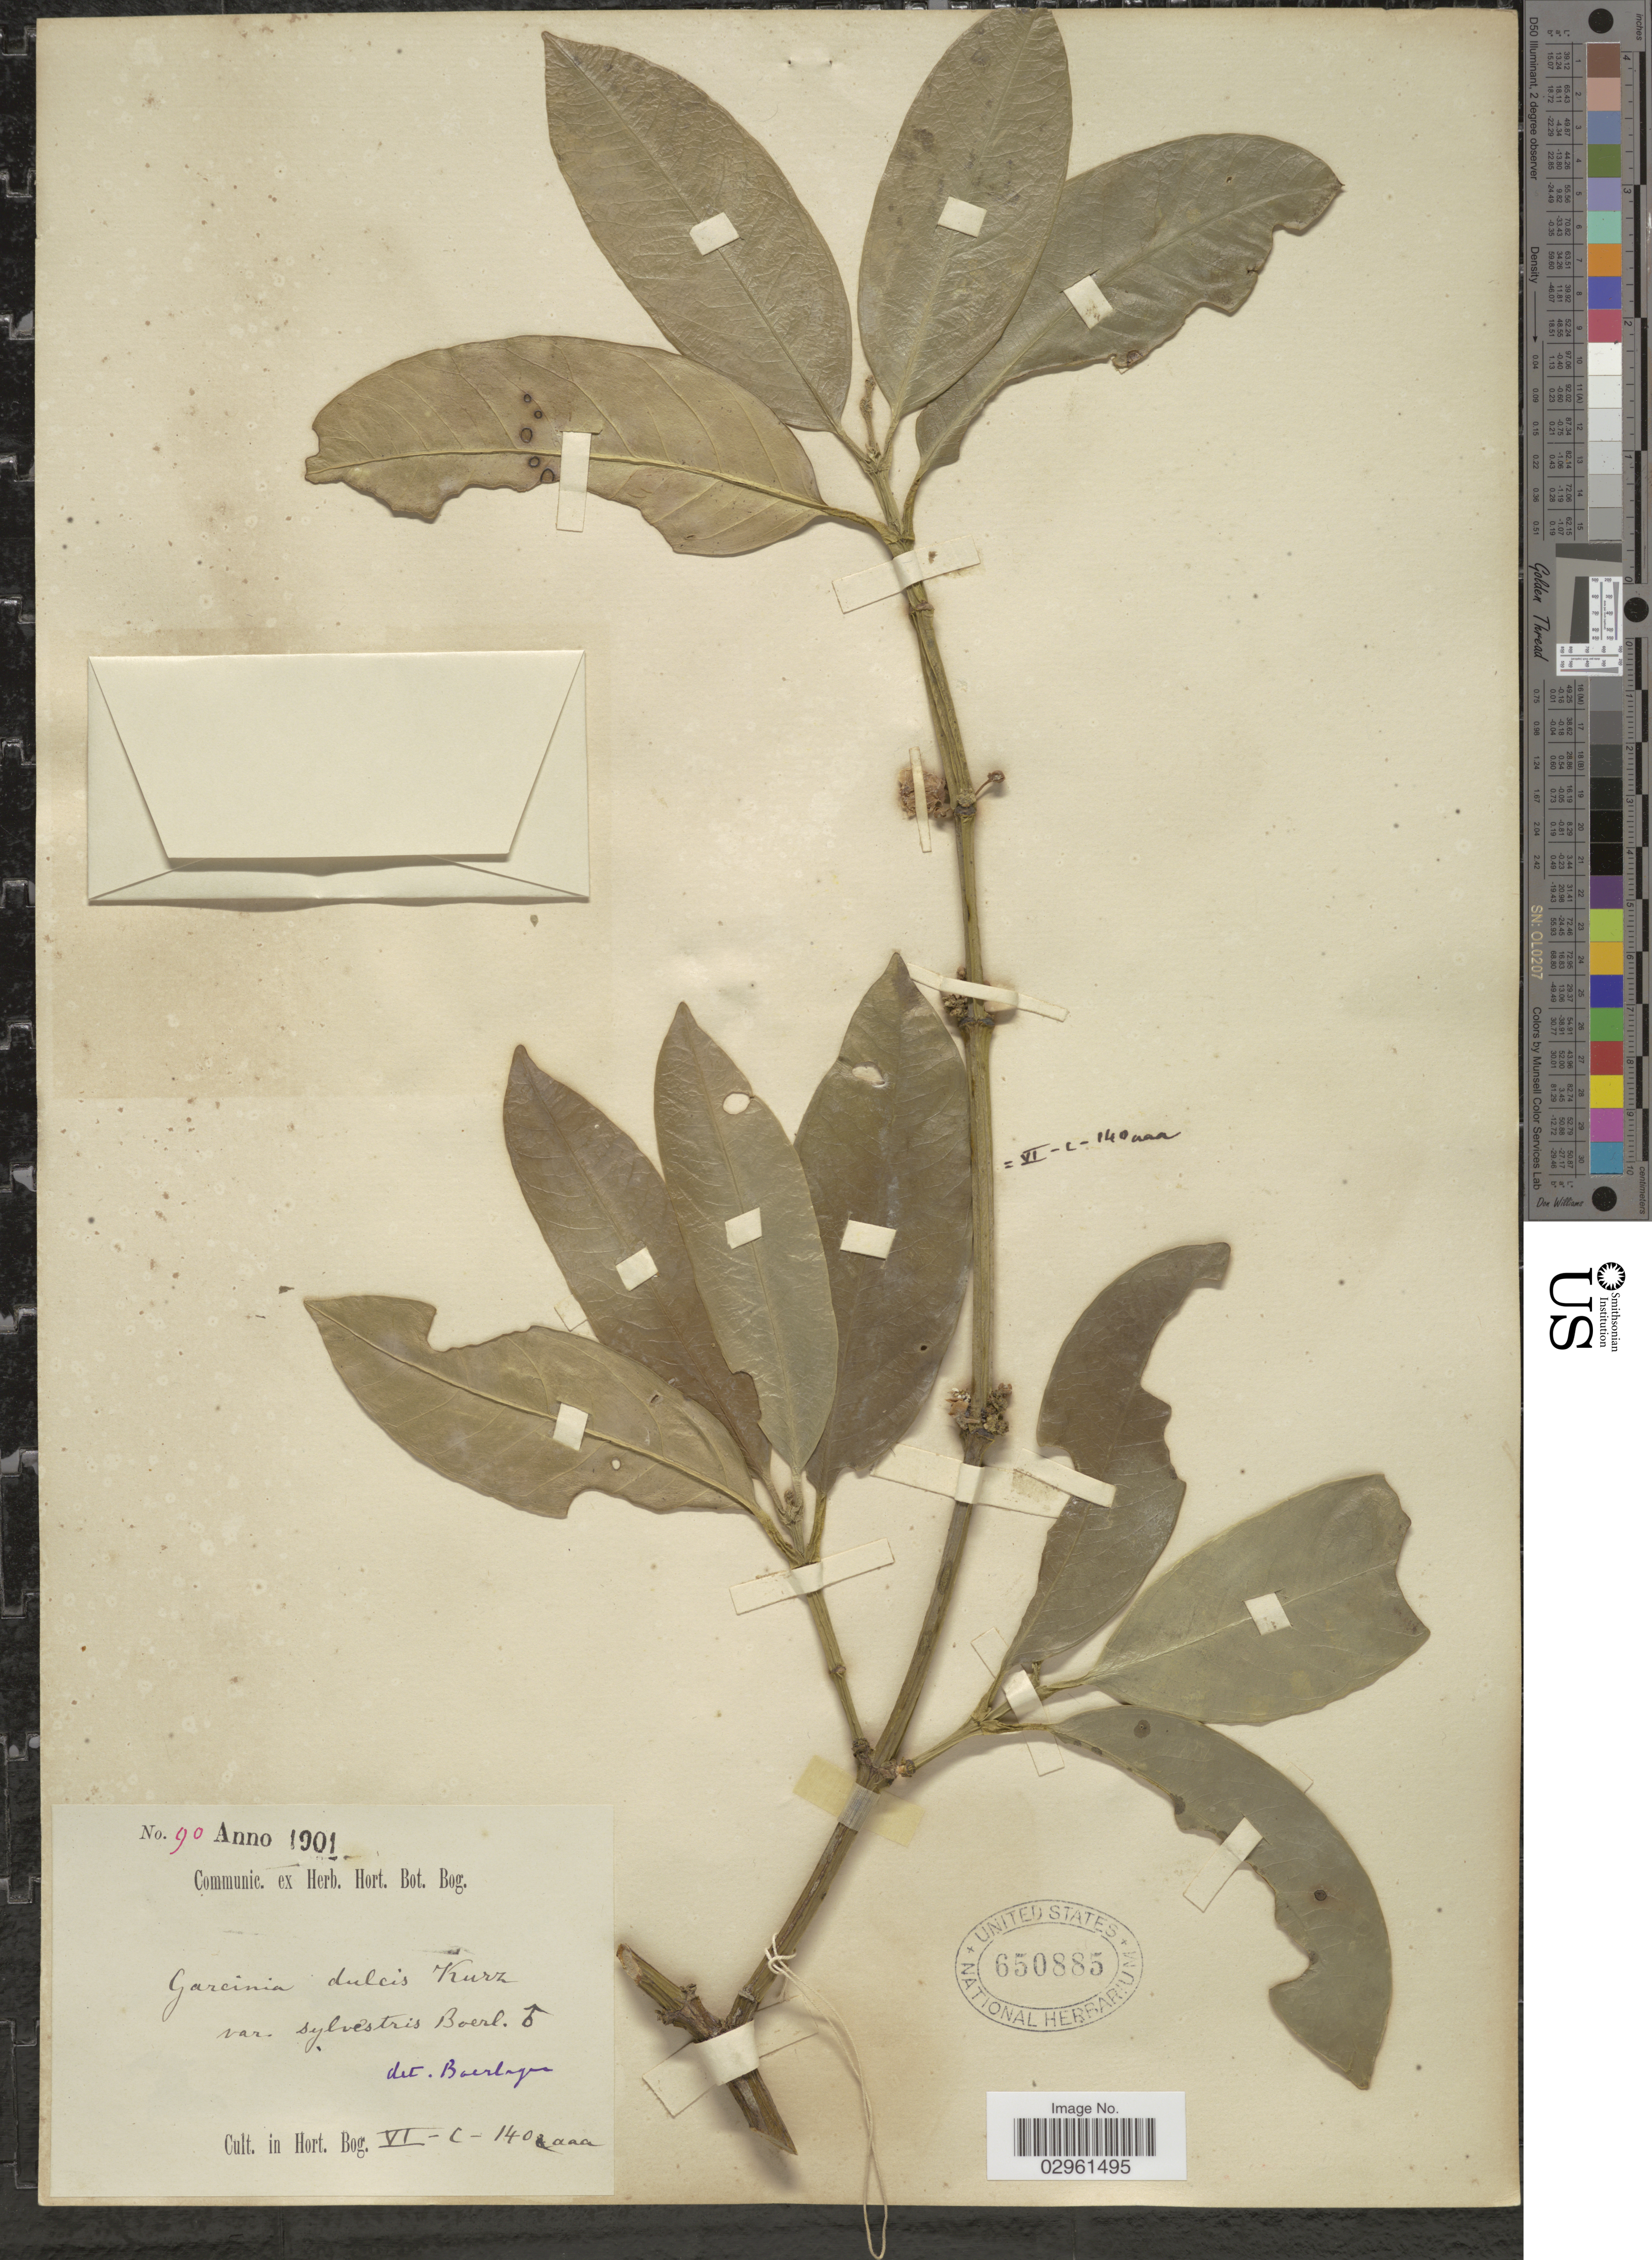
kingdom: Plantae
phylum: Tracheophyta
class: Magnoliopsida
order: Malpighiales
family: Clusiaceae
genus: Garcinia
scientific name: Garcinia dulcis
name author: (Roxb.) Kurz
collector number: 90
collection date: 1901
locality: Cult. in Hort. Bog. VI-C-140 aaa [interpreted].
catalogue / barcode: US 650885